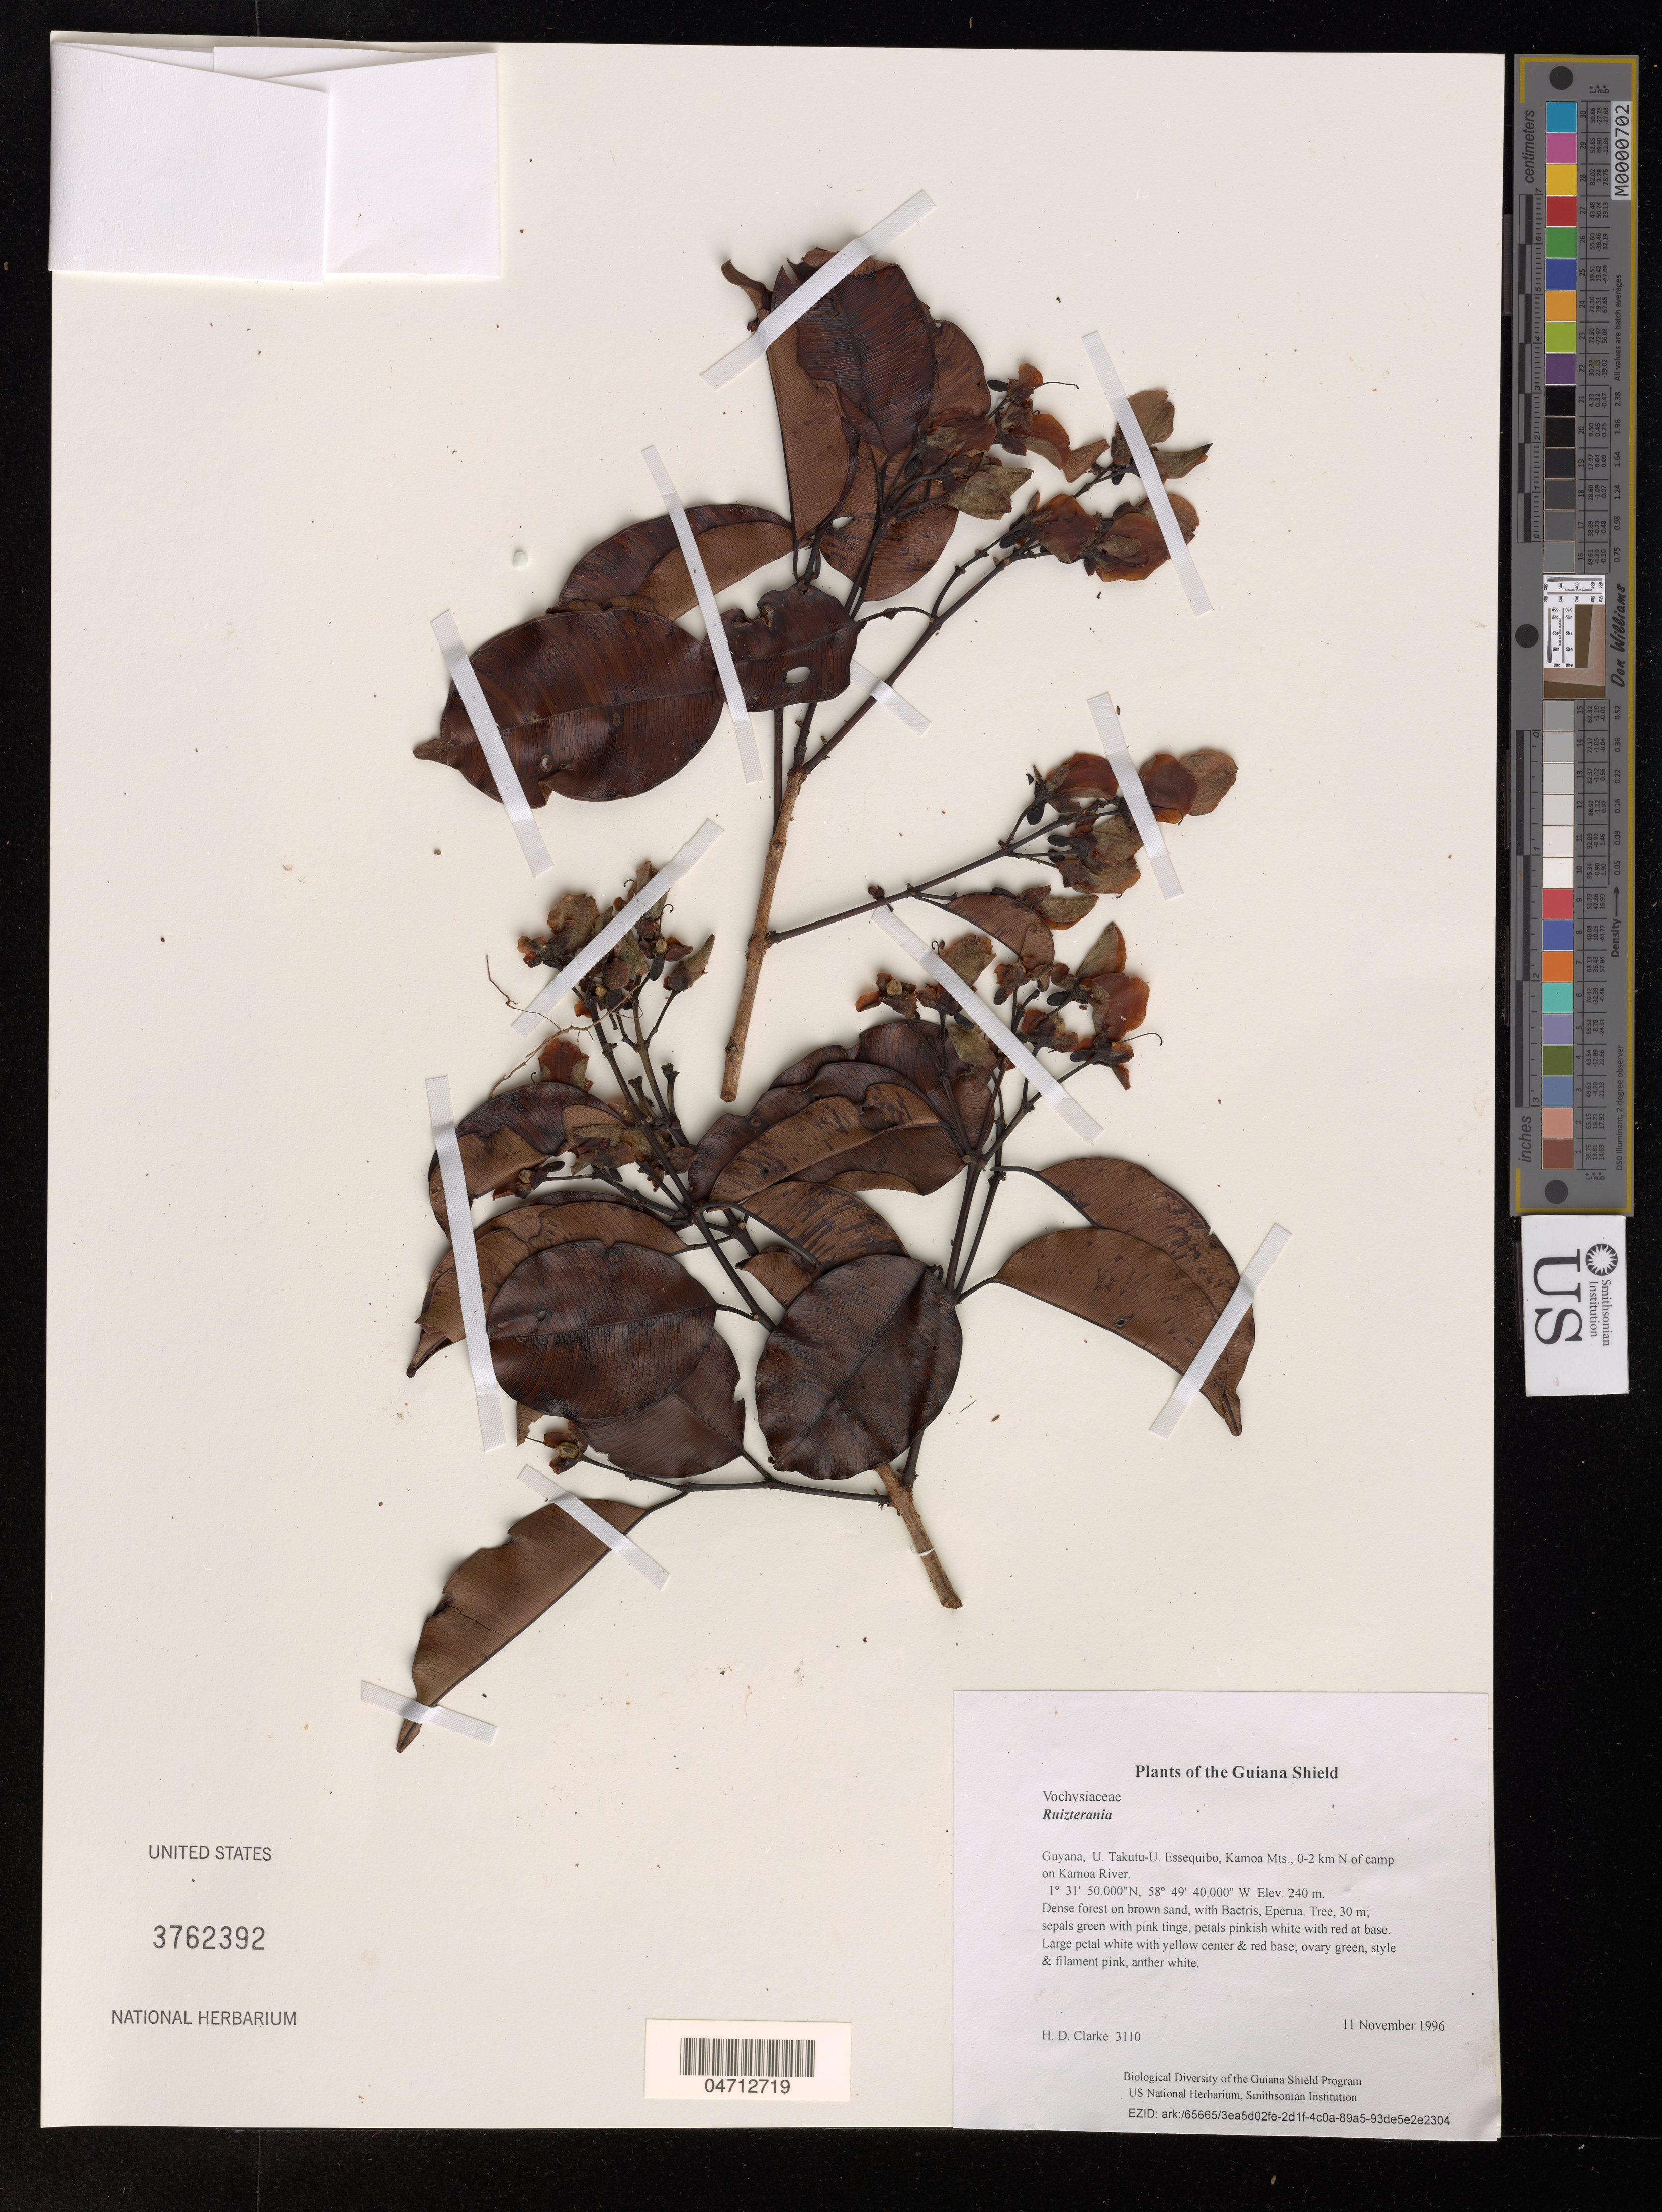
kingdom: Plantae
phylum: Tracheophyta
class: Magnoliopsida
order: Myrtales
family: Vochysiaceae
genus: Ruizterania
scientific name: Ruizterania sp.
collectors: H. D. Clarke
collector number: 3110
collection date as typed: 11 November 1996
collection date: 1996-11-11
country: Guyana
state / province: U. Takutu-U. Essequibo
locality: Kamoa Mts., 0-2 km N of camp on Kamoa River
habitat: Dense forest on brown sand, with Bactris, Eperua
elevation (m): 240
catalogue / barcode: US 3762392